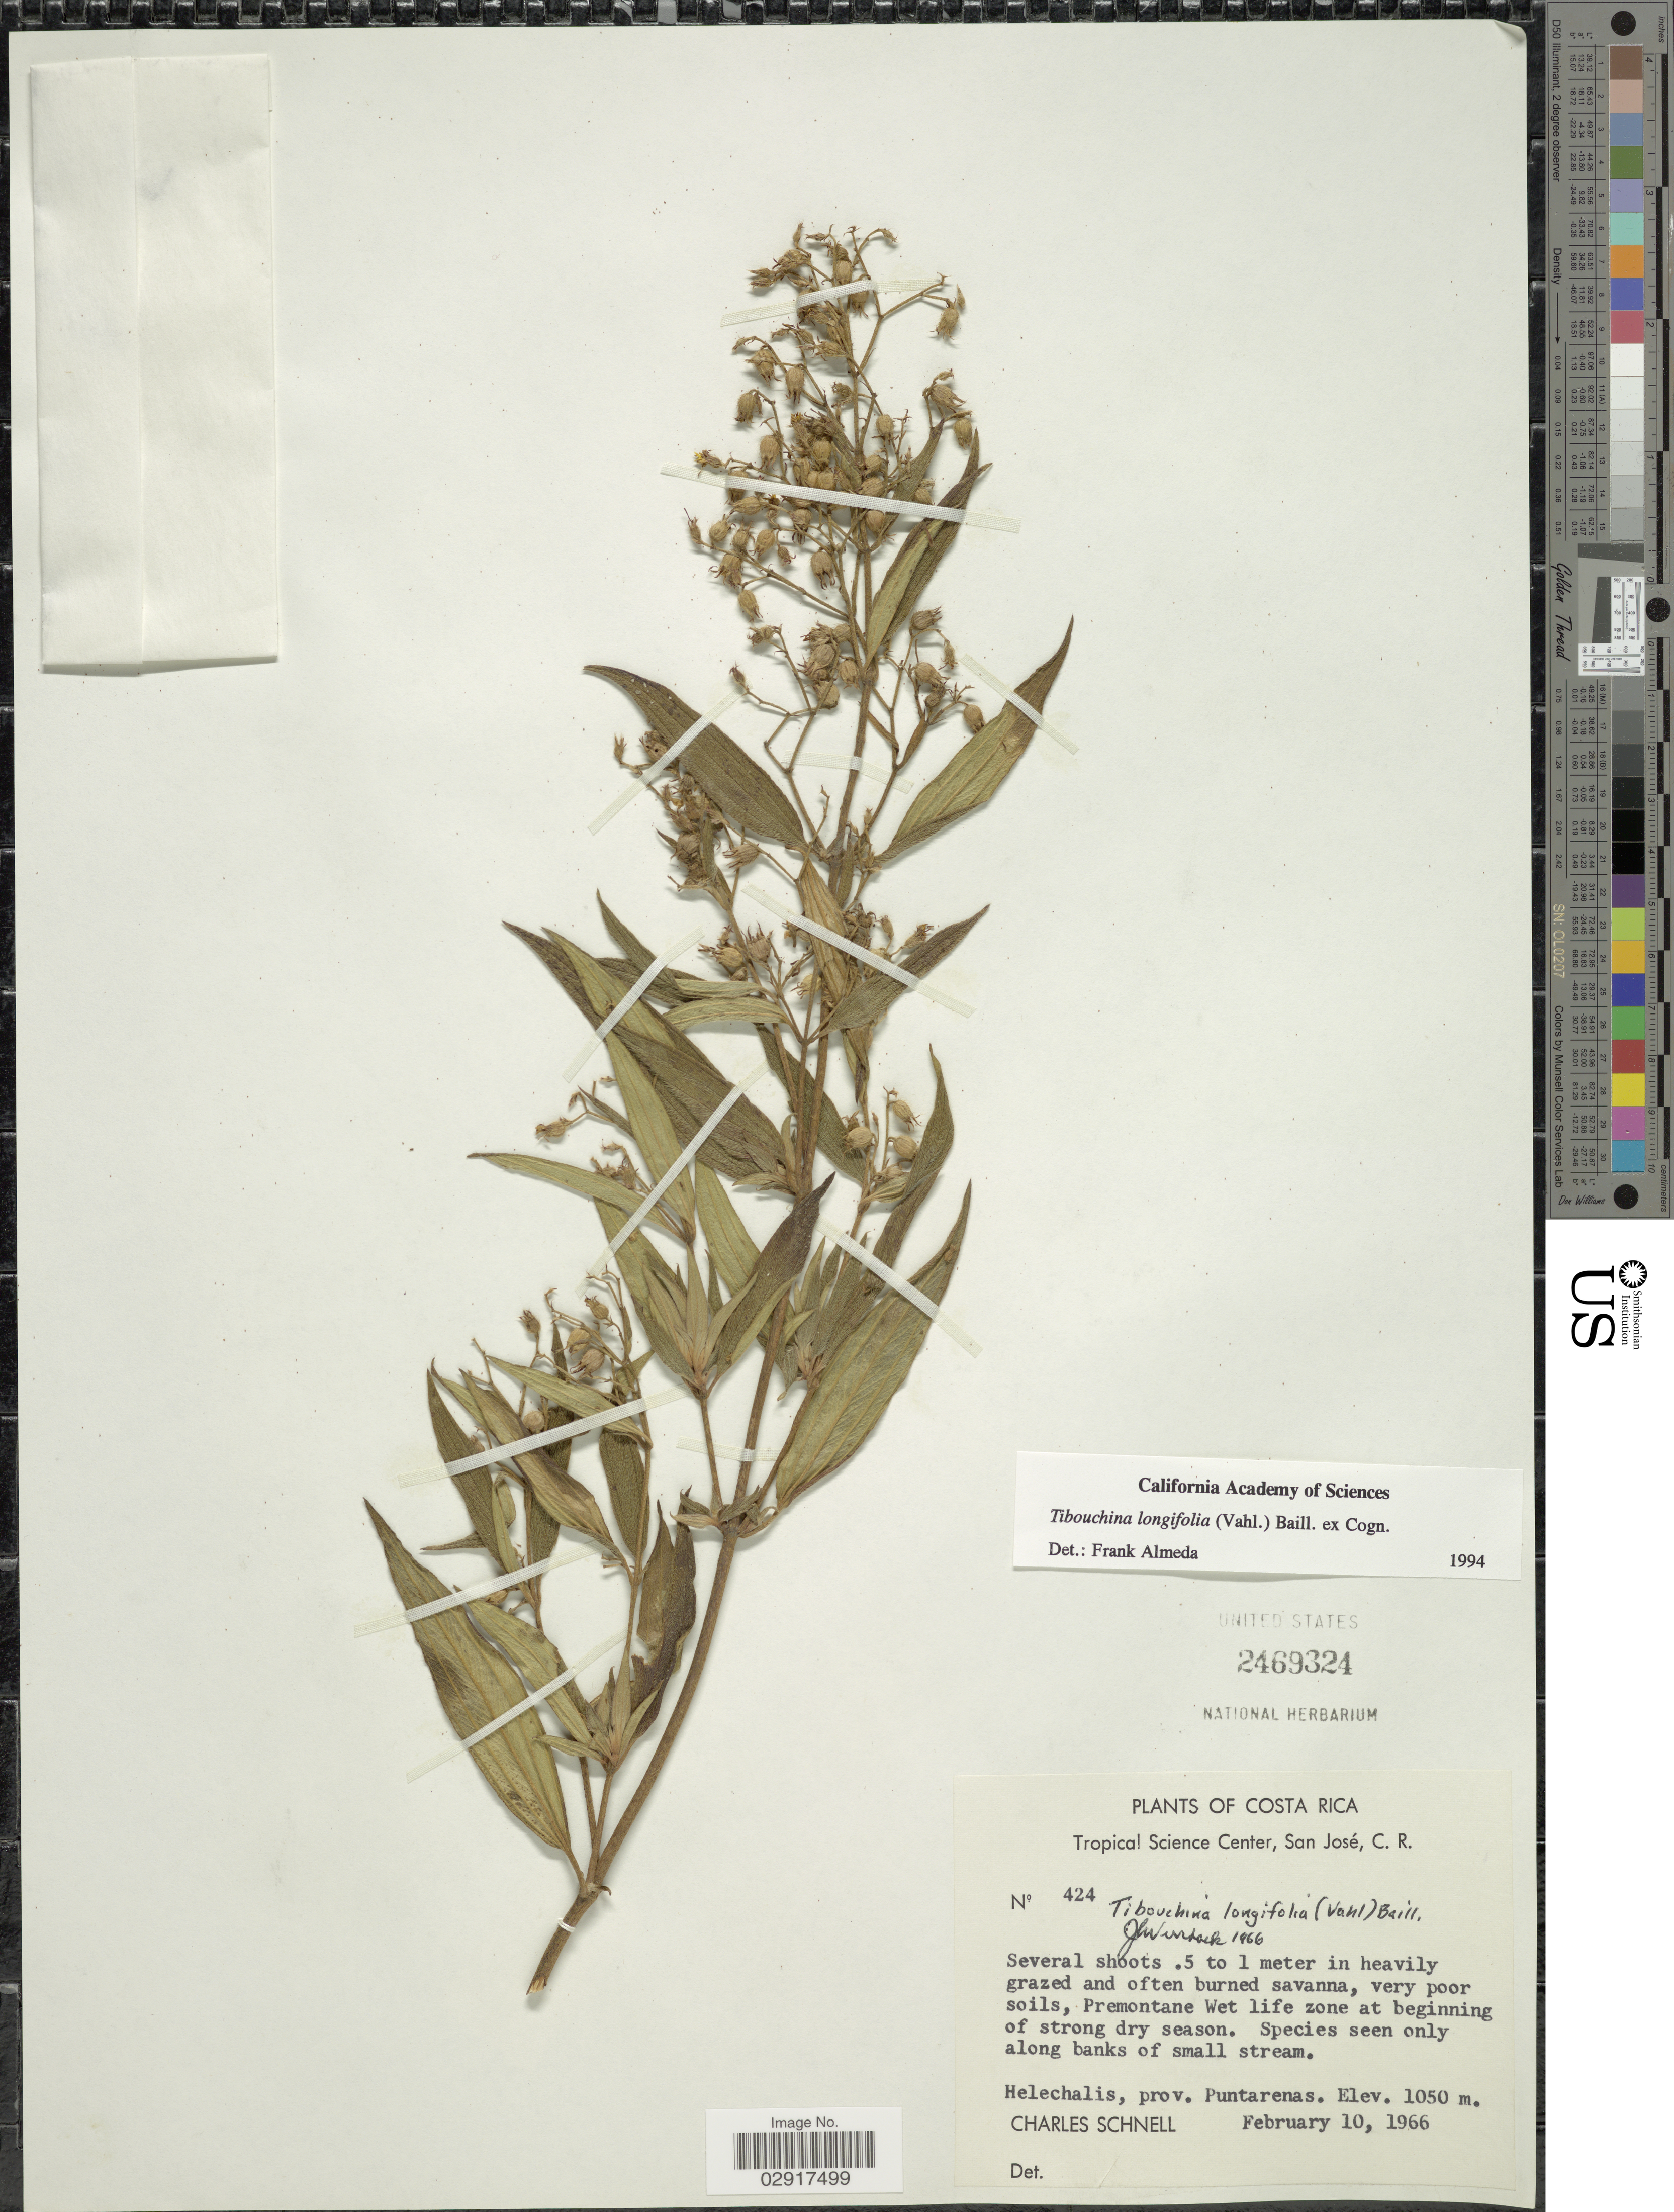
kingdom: Plantae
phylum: Tracheophyta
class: Magnoliopsida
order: Myrtales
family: Melastomataceae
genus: Chaetogastra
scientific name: Chaetogastra longifolia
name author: (Vahl) DC.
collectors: C. Schnell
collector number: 424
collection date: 1966-02-10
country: Costa Rica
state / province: Puntarenas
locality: Tropical Science Center, San José, C. R. Helechalis, prov. Puntarenas.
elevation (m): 1050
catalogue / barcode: US 2469324